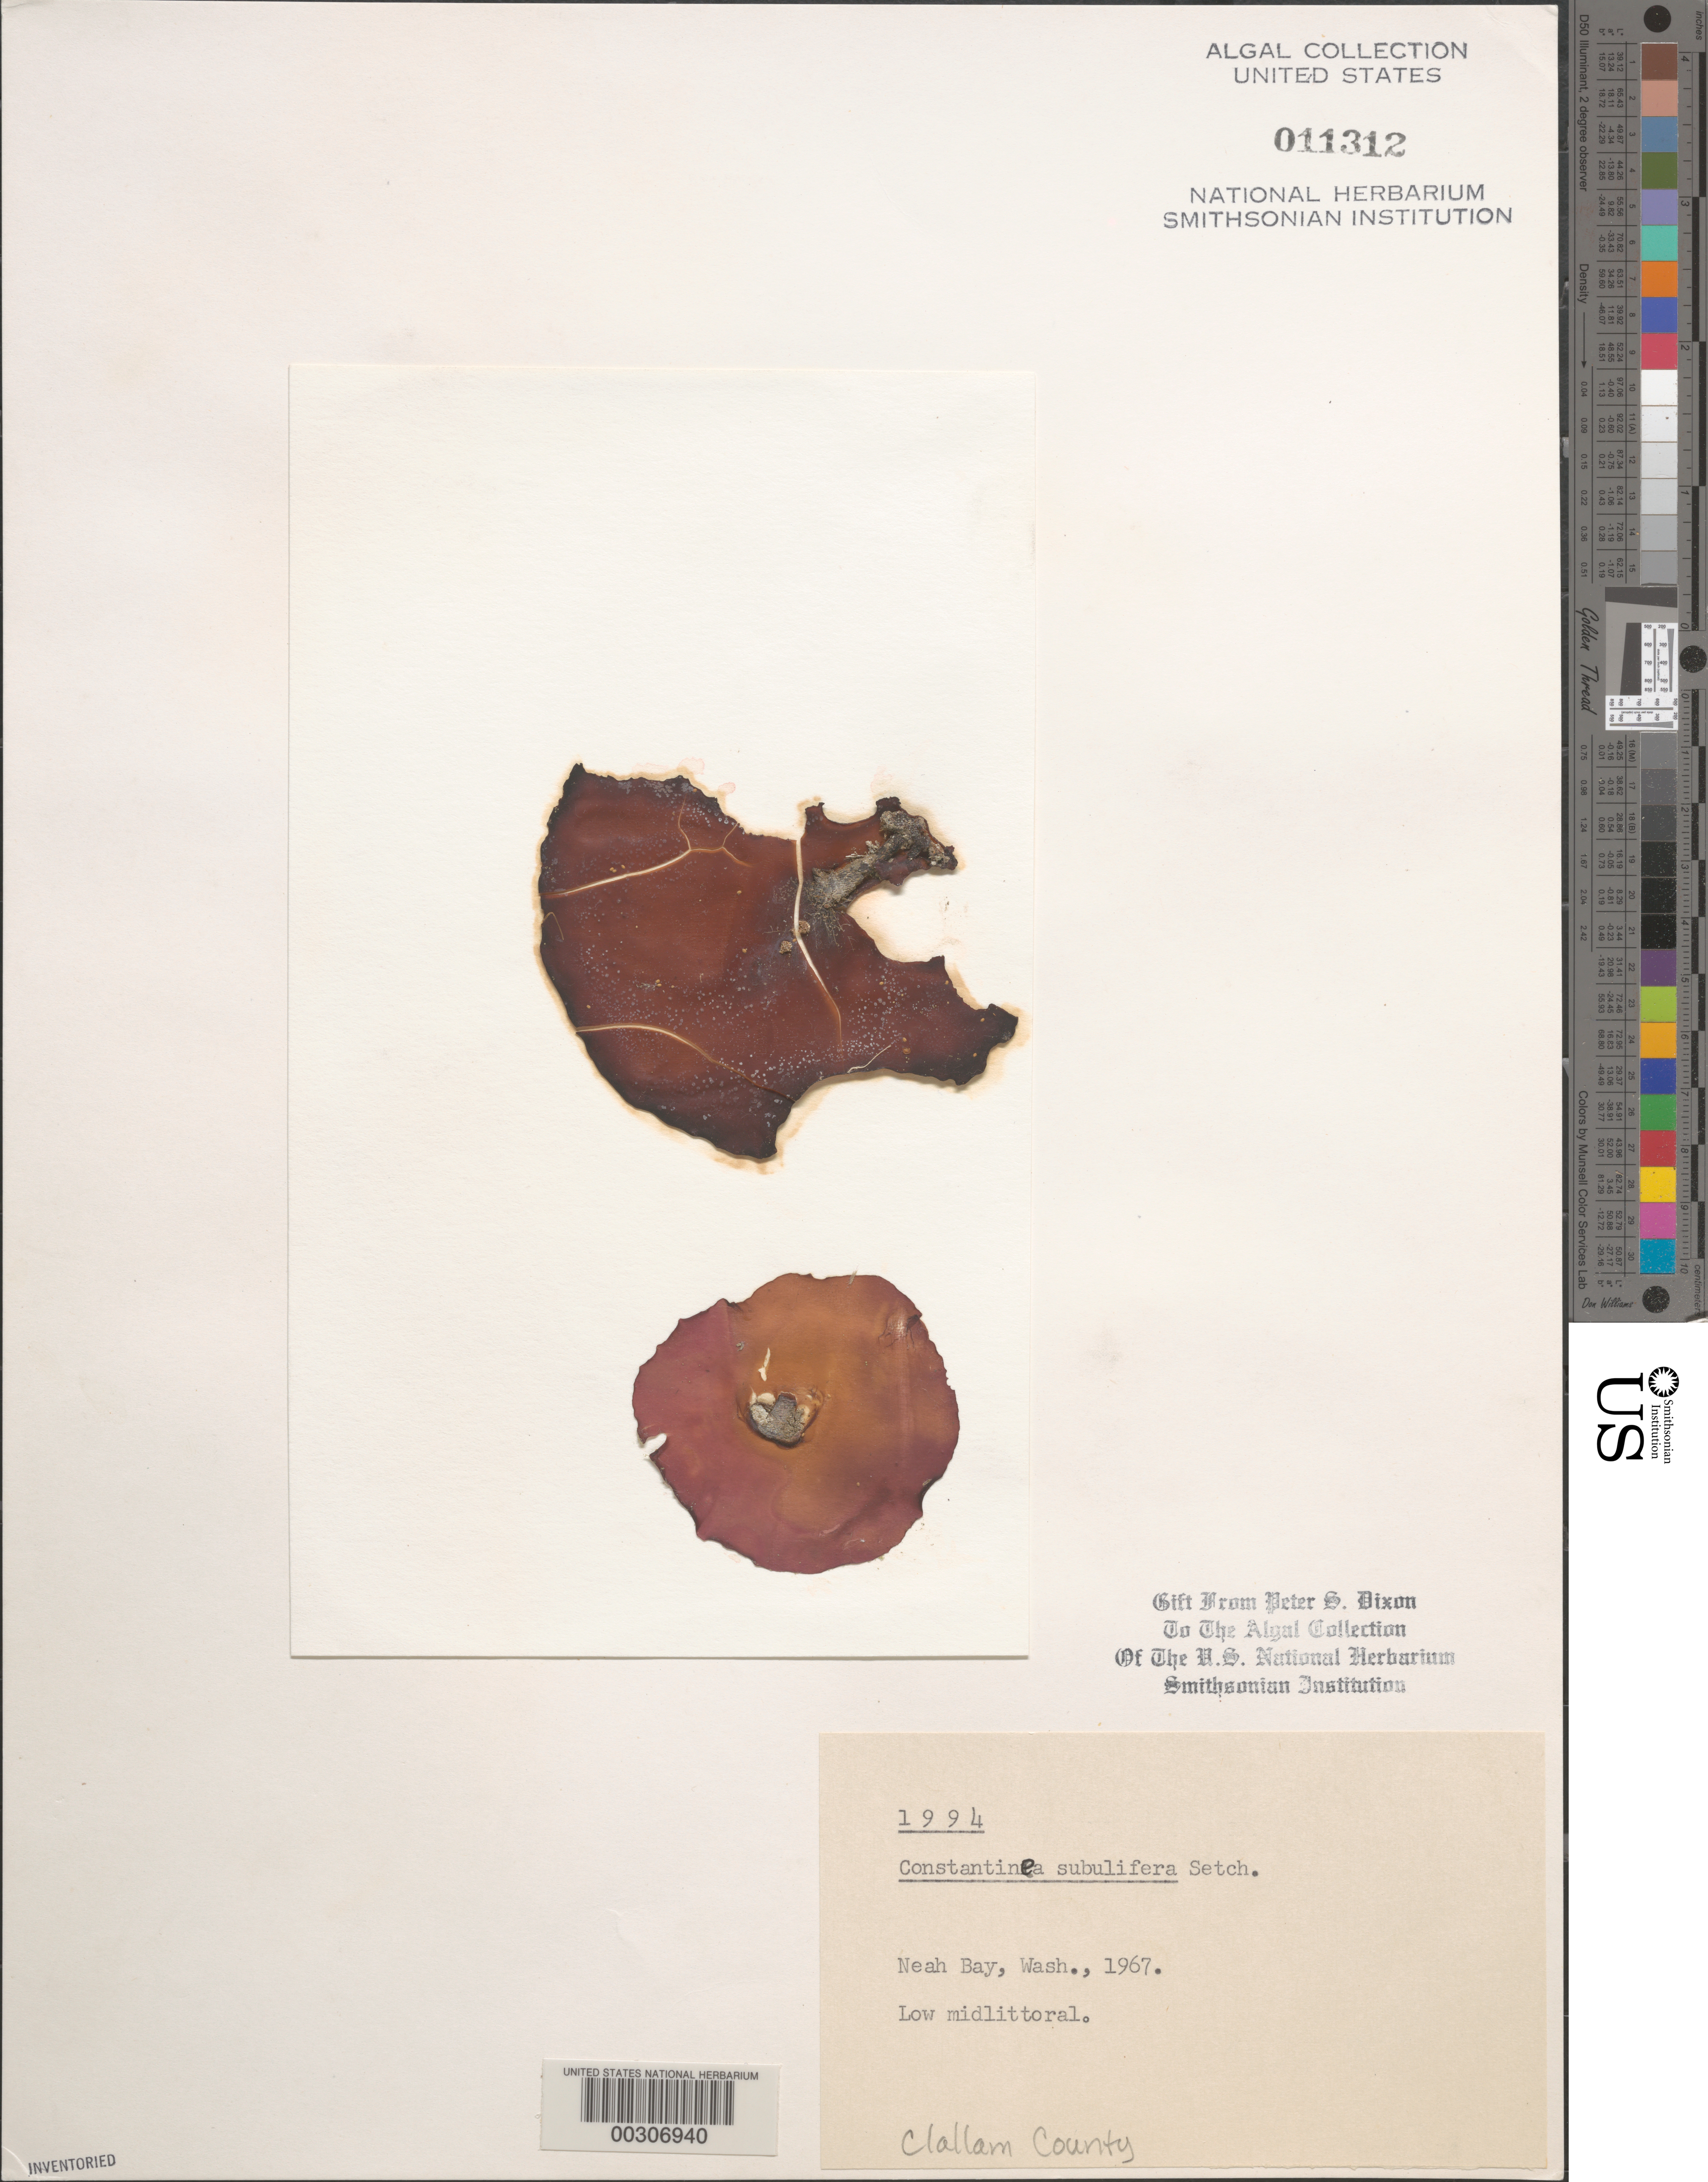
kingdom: Plantae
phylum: Rhodophyta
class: Florideophyceae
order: Gigartinales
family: Dumontiaceae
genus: Constantinea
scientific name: Constantinea subulifera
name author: Setch.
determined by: Dixon, P. S.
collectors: P. S. Dixon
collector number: PSD 1994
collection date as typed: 1967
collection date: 1967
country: United States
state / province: Washington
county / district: Clallam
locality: Neah Bay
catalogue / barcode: US 11312